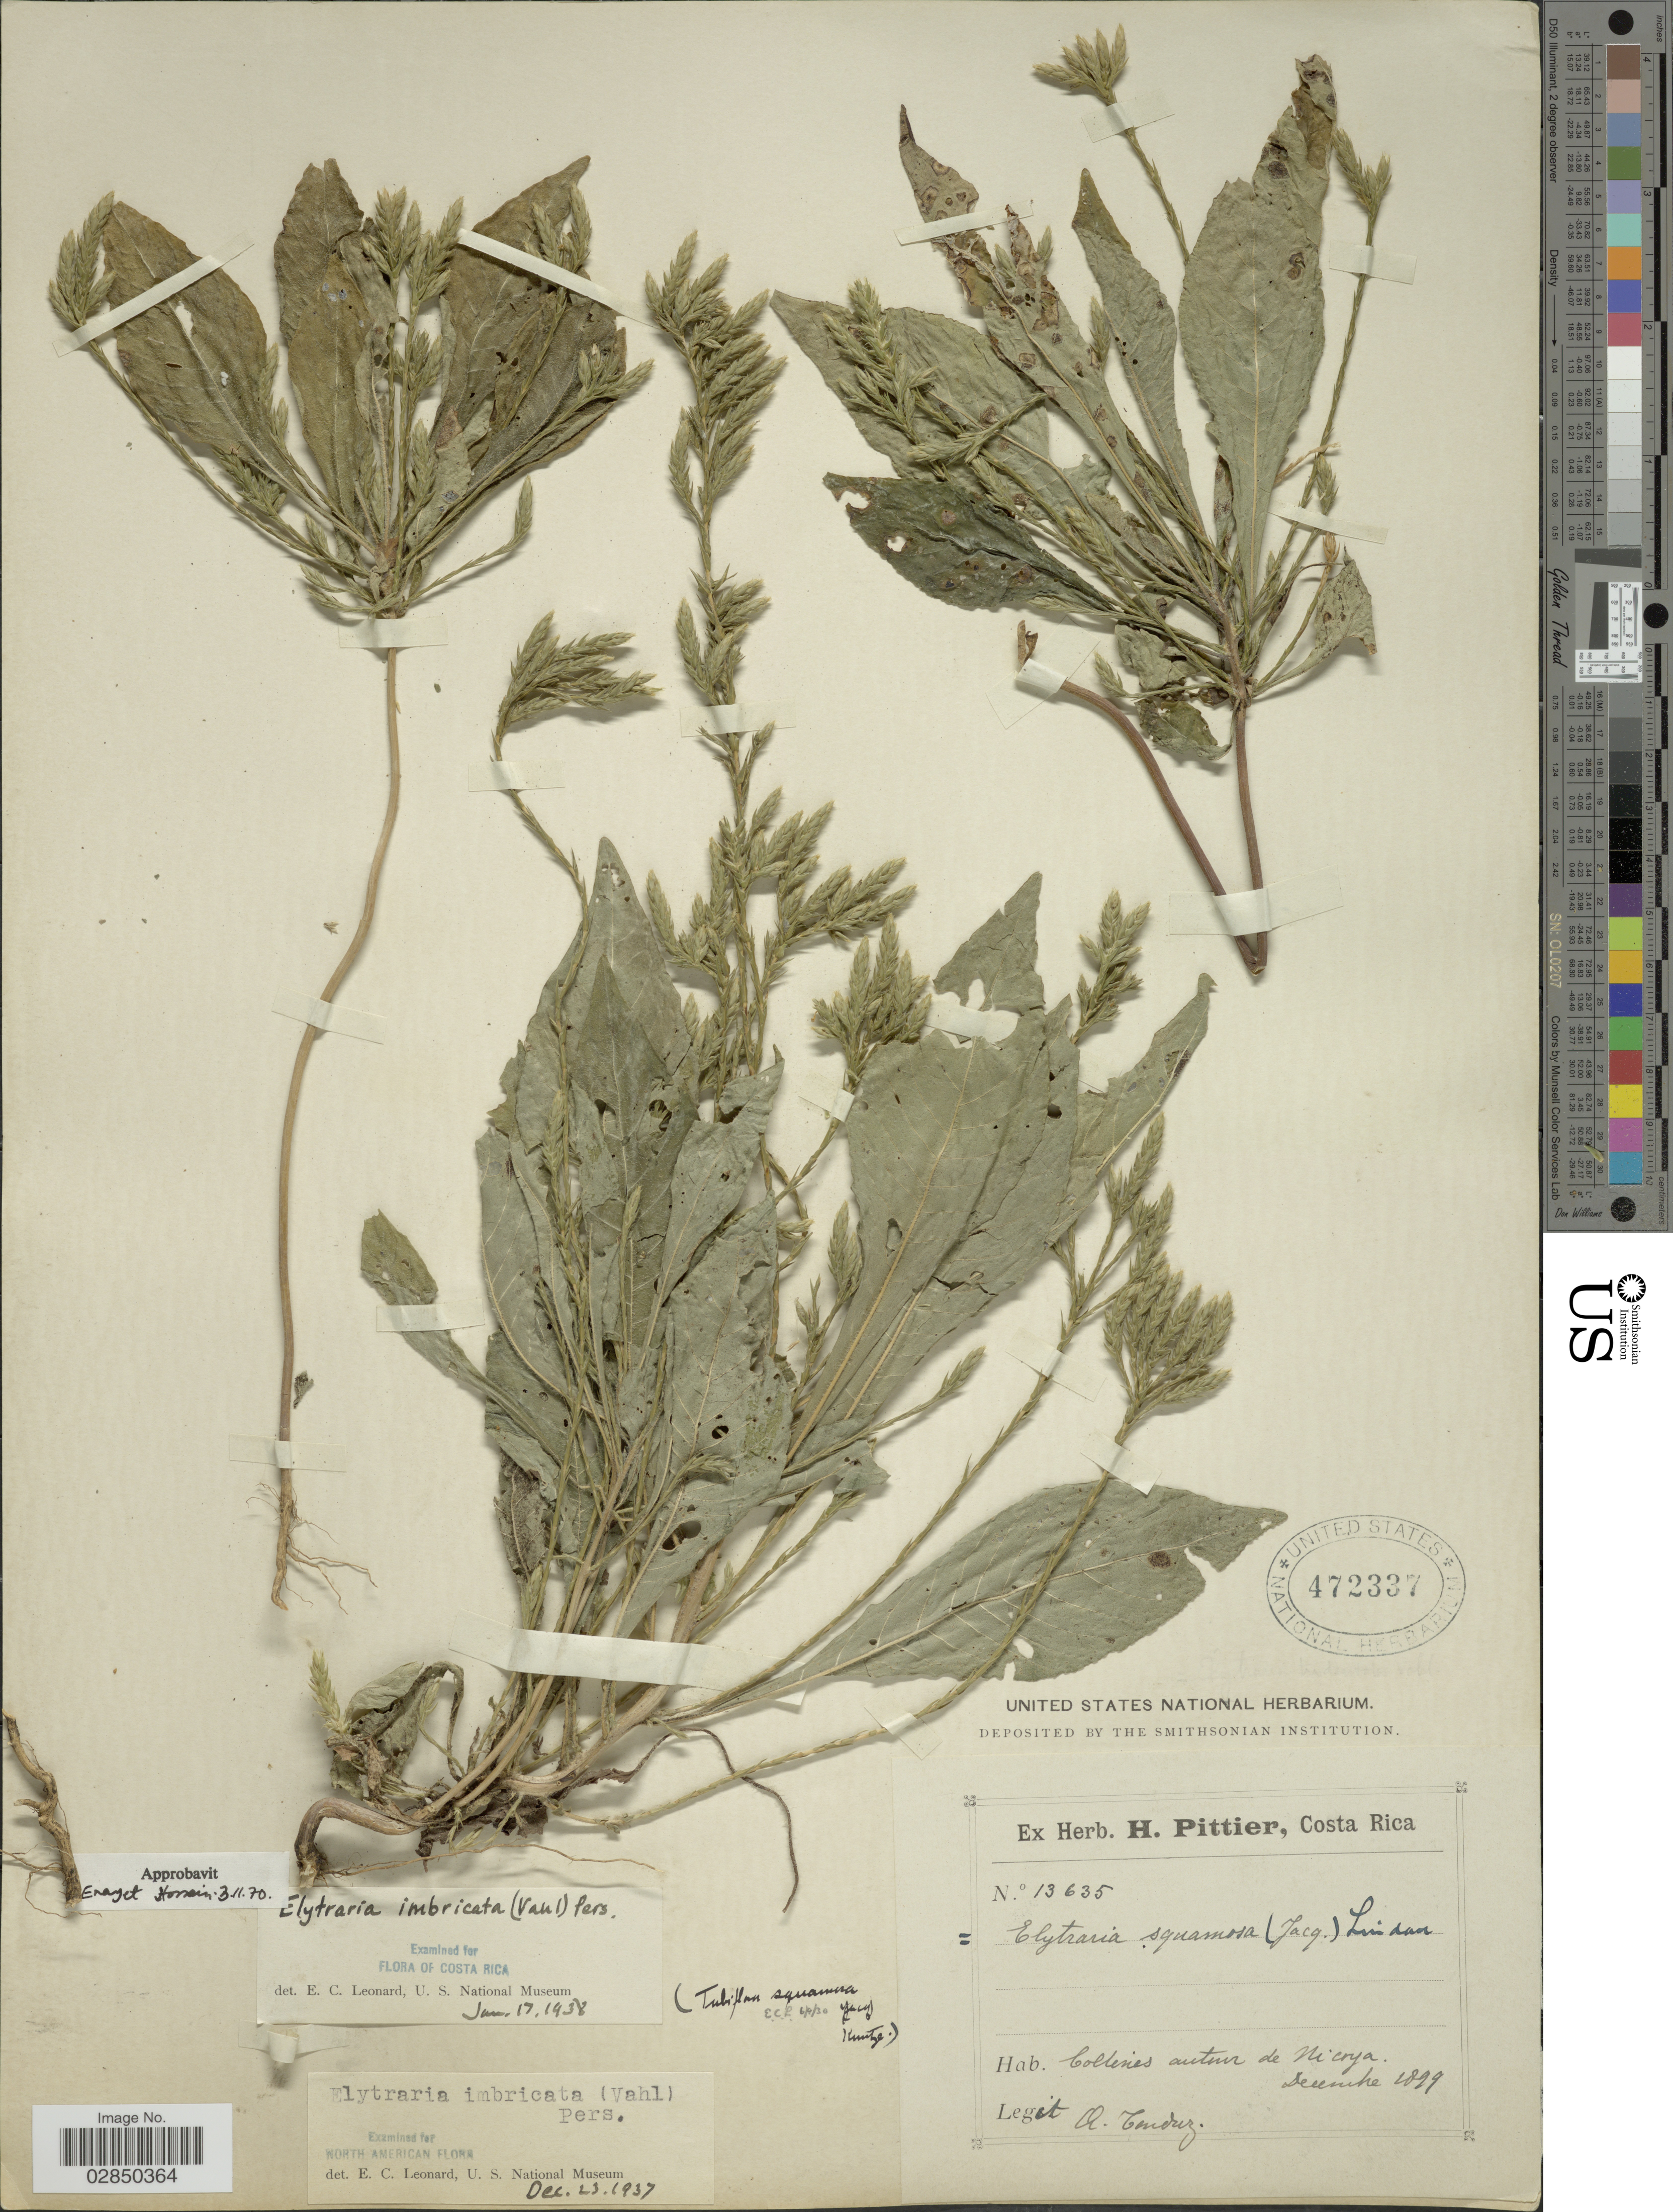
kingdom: Plantae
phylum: Tracheophyta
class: Magnoliopsida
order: Lamiales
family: Acanthaceae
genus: Elytraria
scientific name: Elytraria imbricata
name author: (Vahl) Pers.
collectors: A. Tonduz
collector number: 13635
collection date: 1899-12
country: Costa Rica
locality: Coldenès auteur de Nicrya.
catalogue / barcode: US 472337